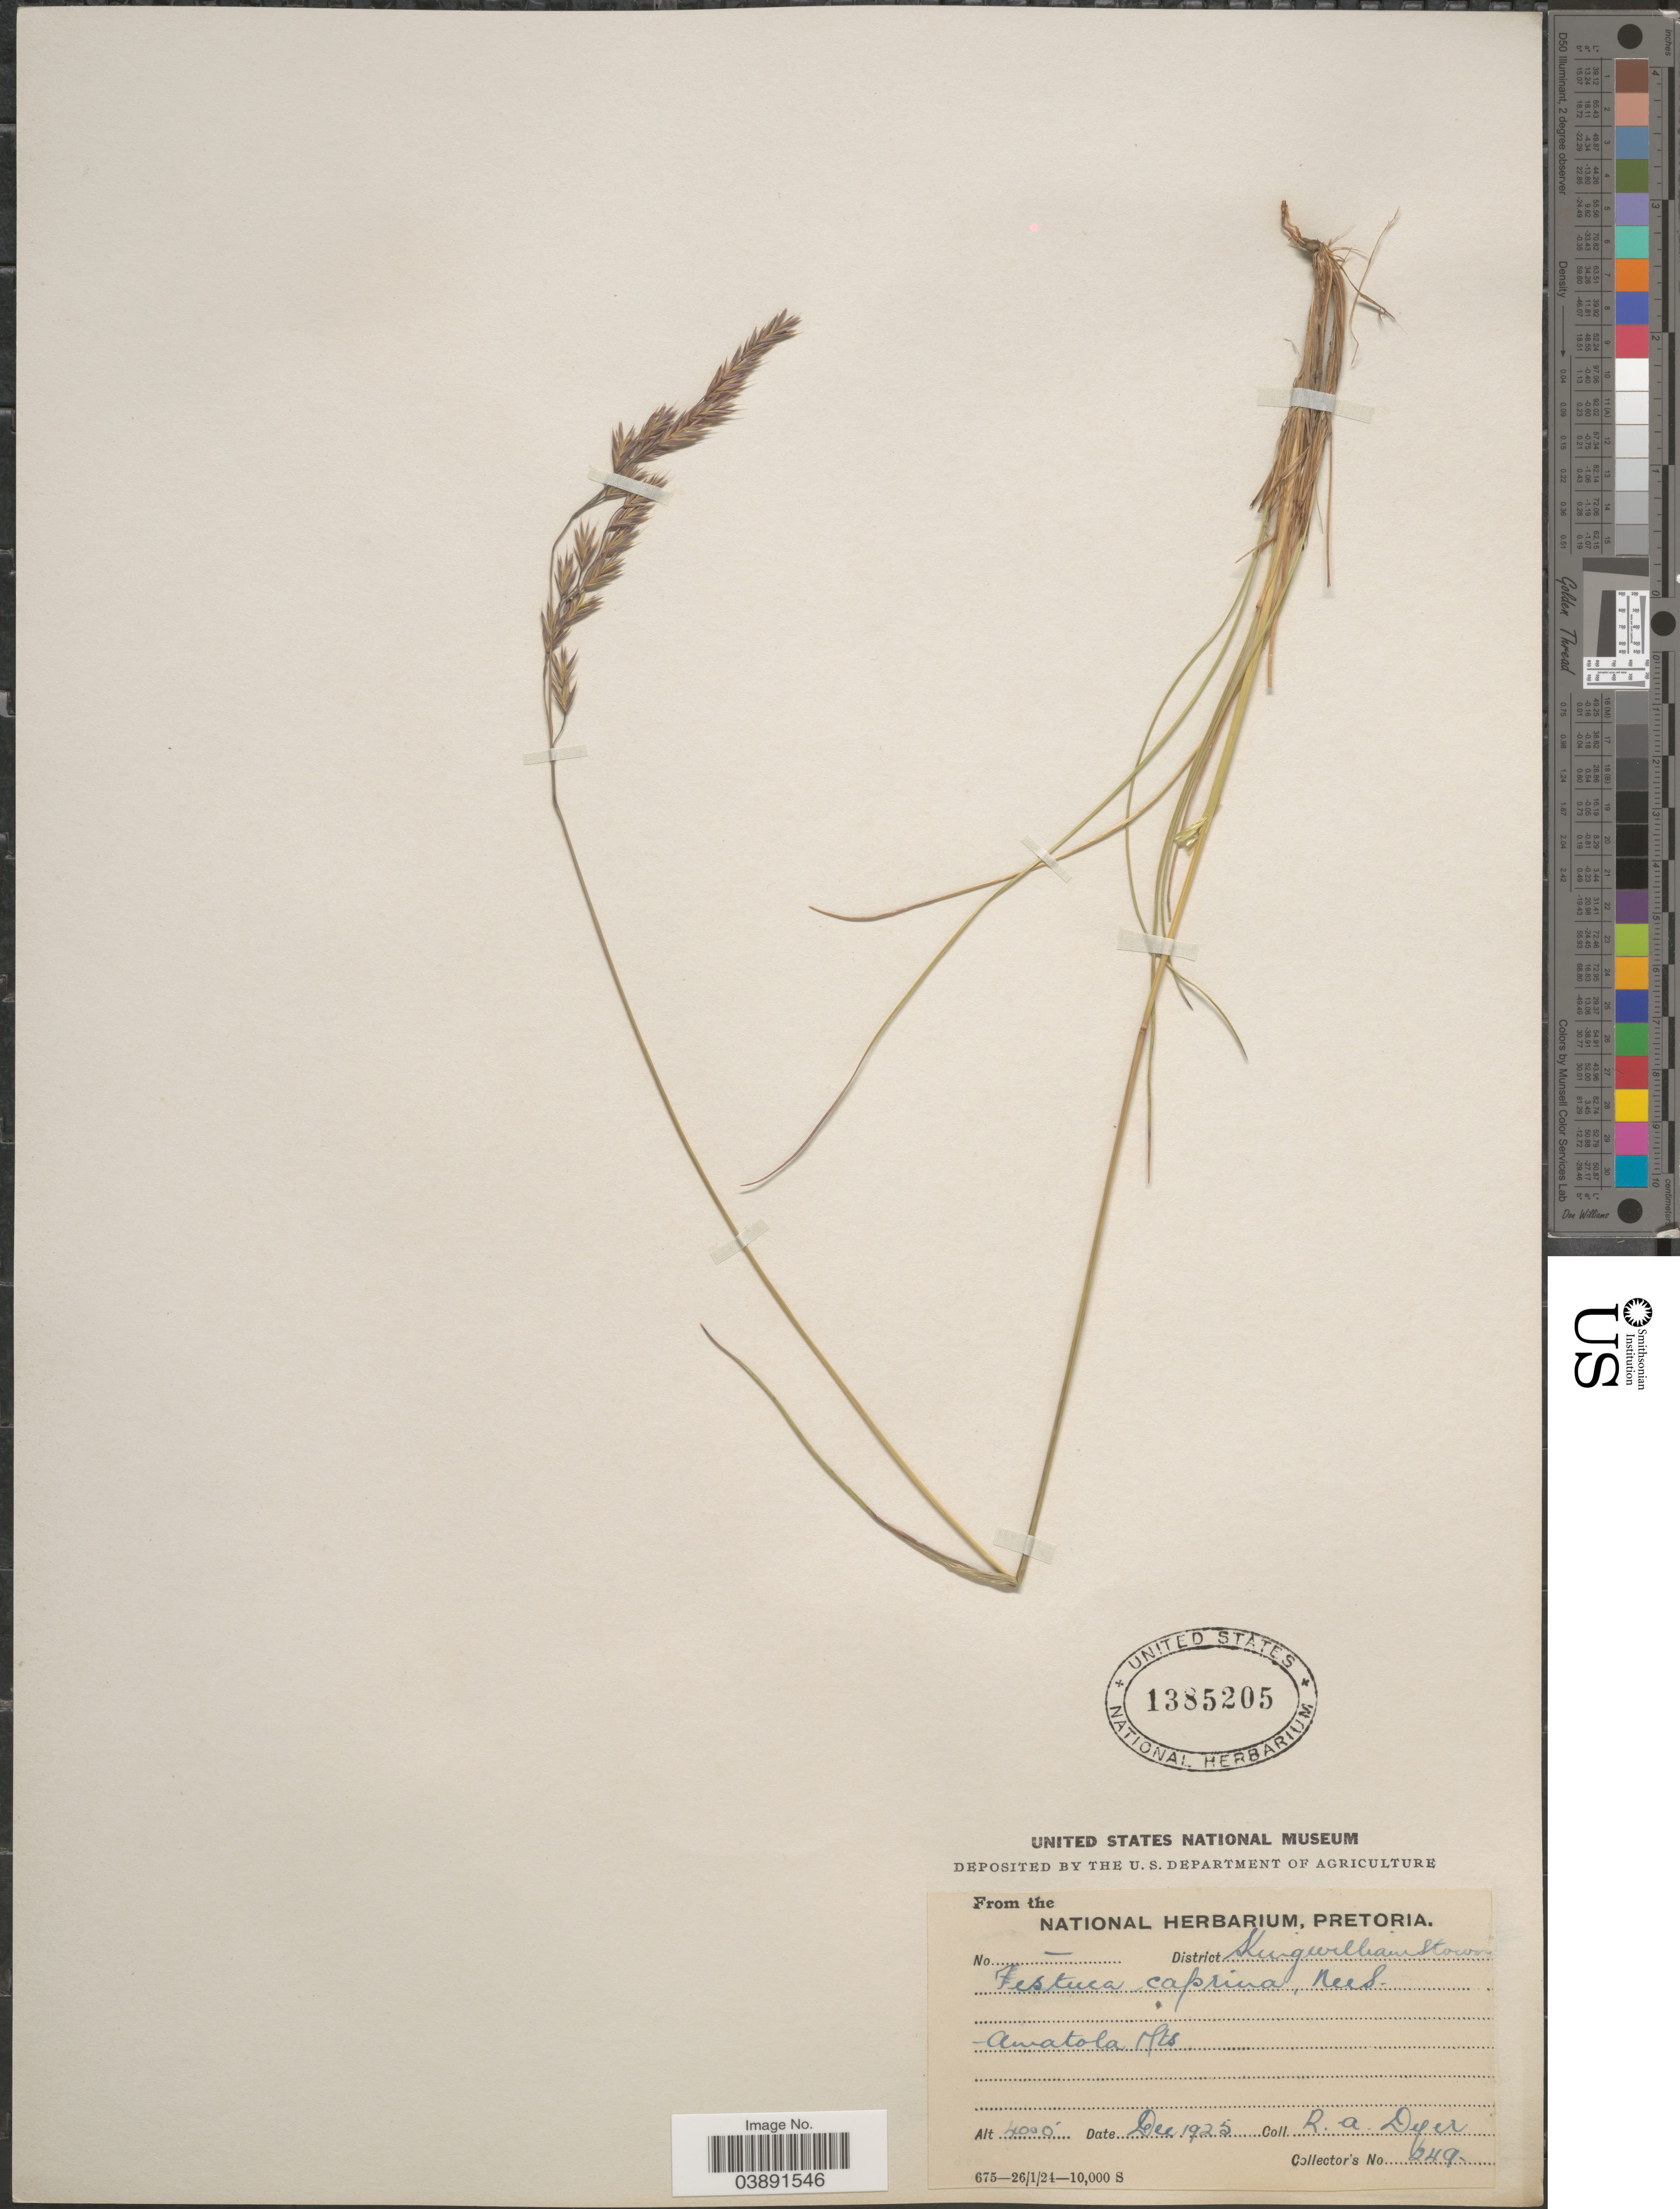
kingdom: Plantae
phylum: Tracheophyta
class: Liliopsida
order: Poales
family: Poaceae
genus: Festuca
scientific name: Festuca caprina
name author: Nees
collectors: R. A. Dyer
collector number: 649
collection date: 1925-12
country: South Africa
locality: District. Kingwilliamstown. Amatola Mts.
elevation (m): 1219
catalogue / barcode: US 1385205